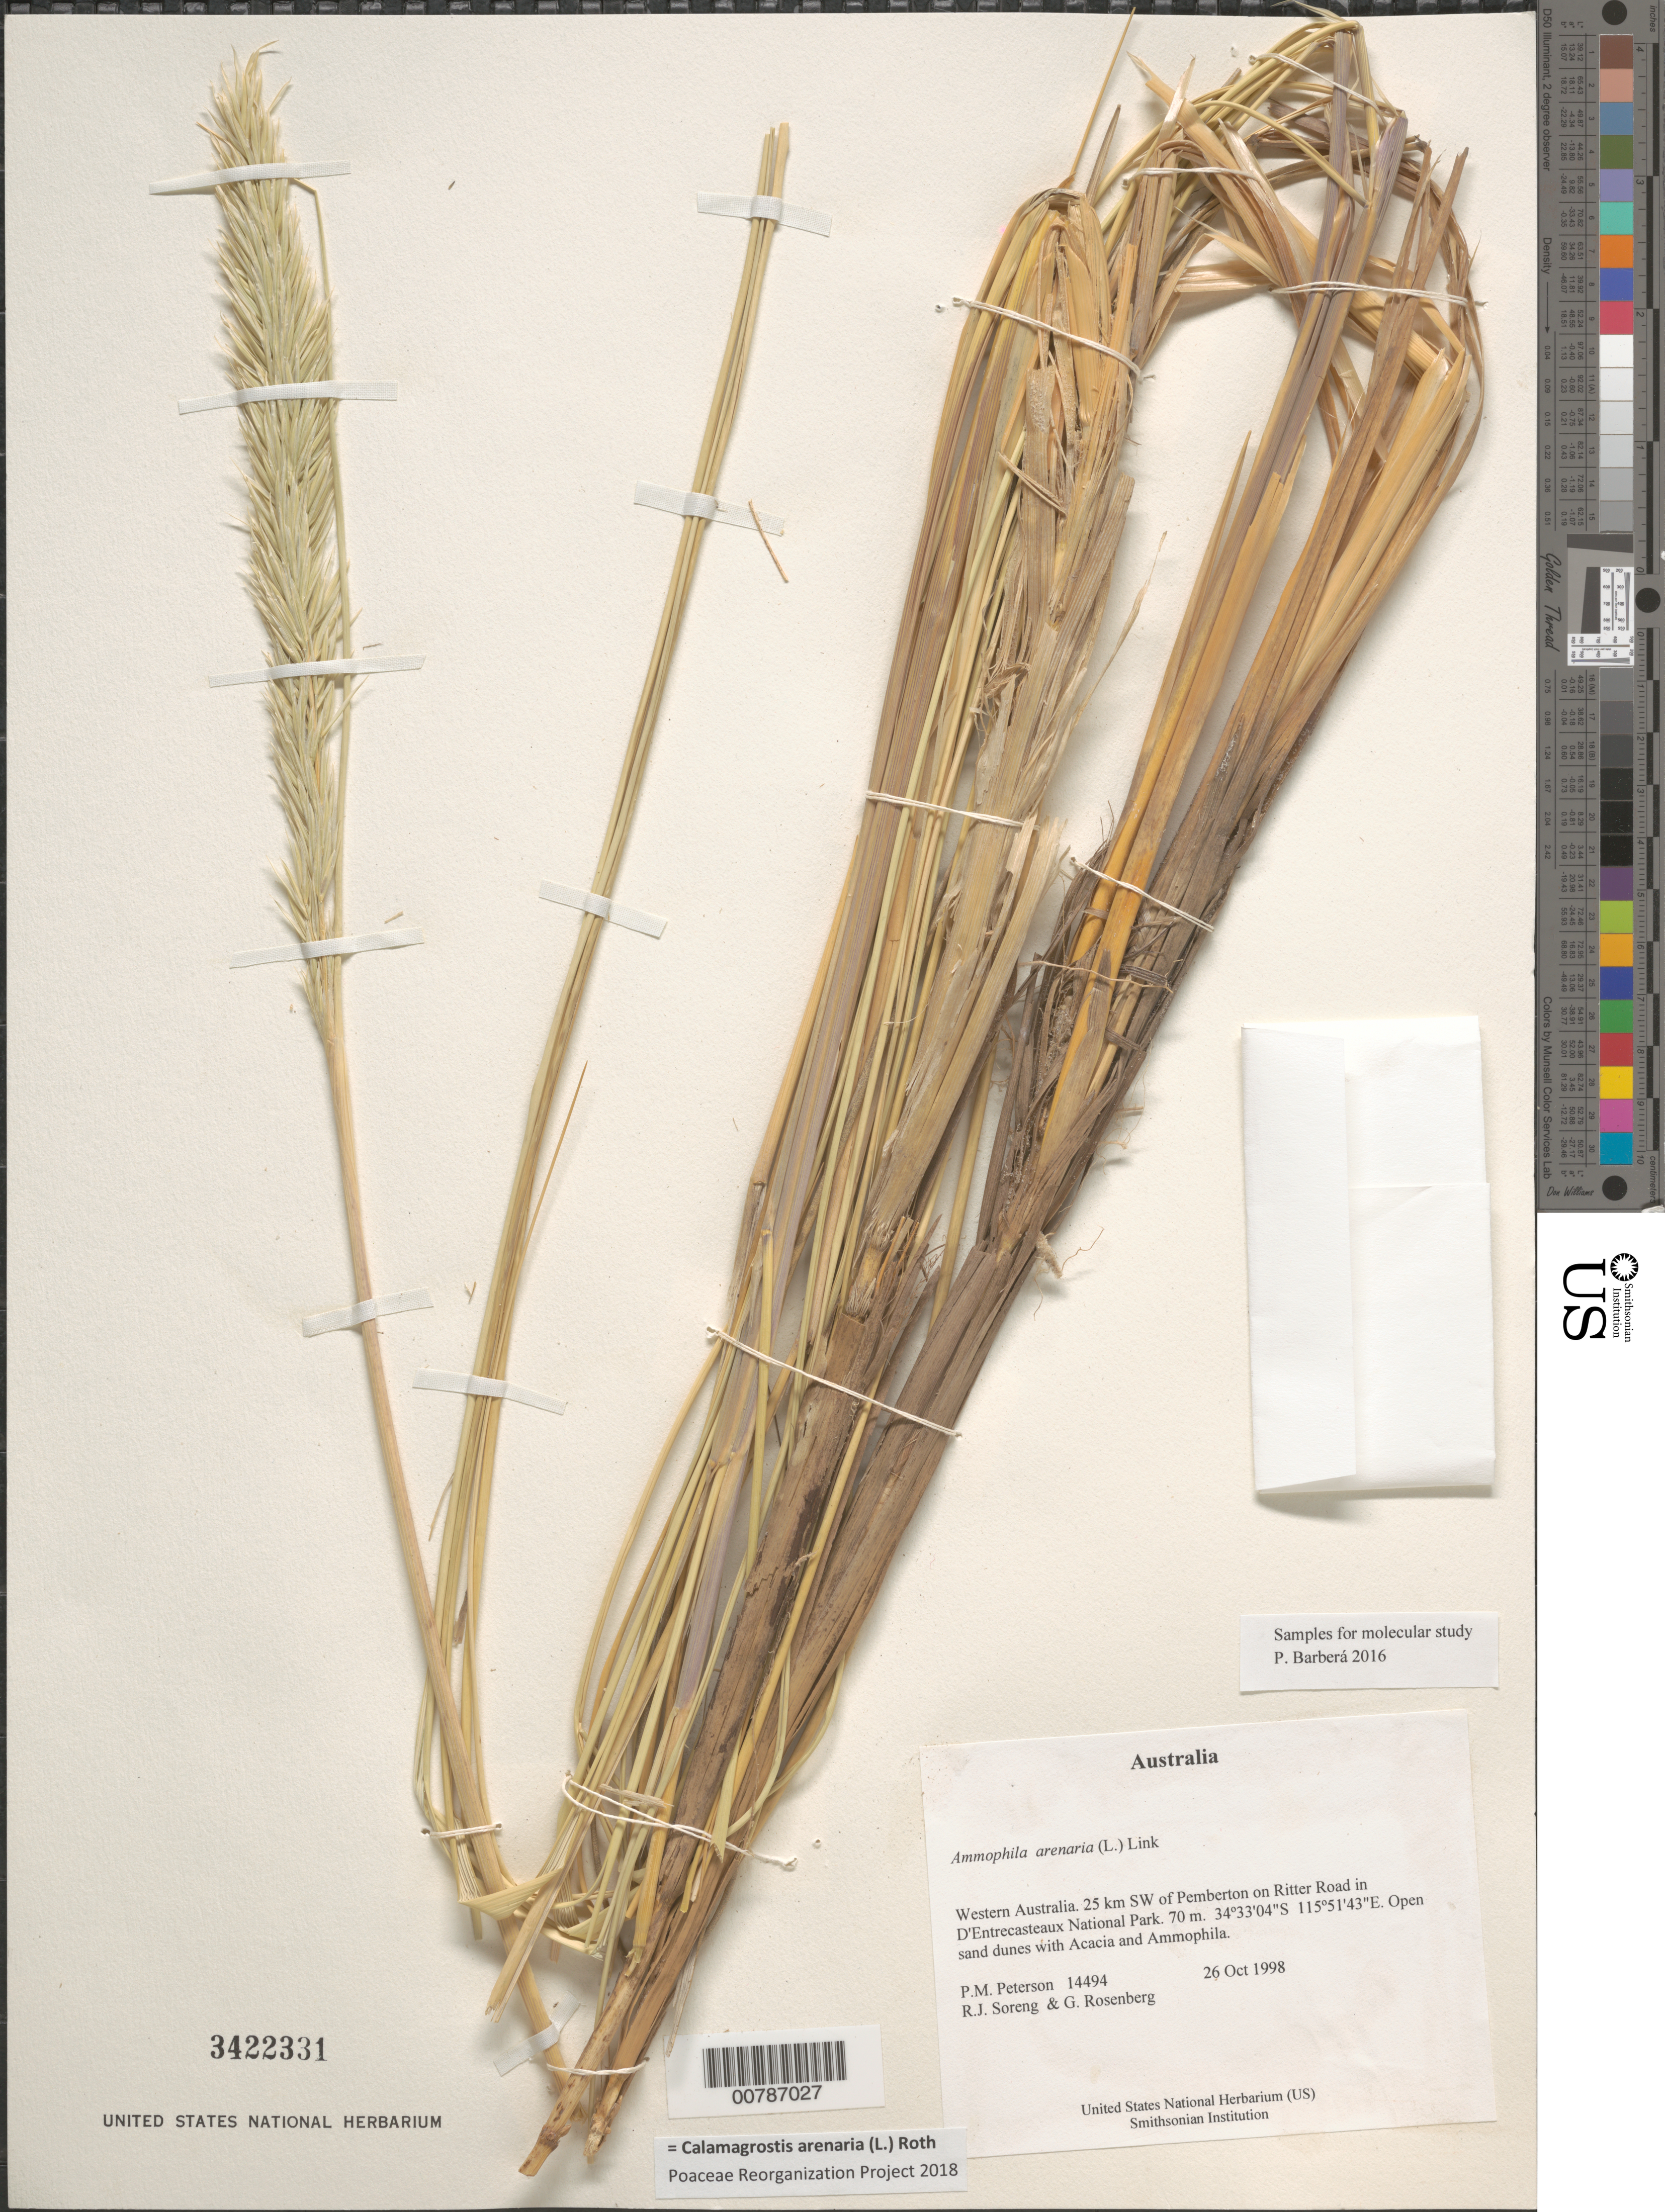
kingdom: Plantae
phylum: Tracheophyta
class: Liliopsida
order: Poales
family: Poaceae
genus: Calamagrostis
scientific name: Calamagrostis arenaria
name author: (L.) Roth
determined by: Poaceae Reorganization Project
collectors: P. M. Peterson, R. J. Soreng & G. Rosenberg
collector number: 14494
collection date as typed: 26 Oct 1998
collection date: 1998-10-26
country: Australia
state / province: Western Australia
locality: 25 km SW of Pemberton on Ritter Road in D'Entrecasteaux National Park.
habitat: Open sand dunes with Acacia and Ammophila.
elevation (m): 70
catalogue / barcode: US 3422331